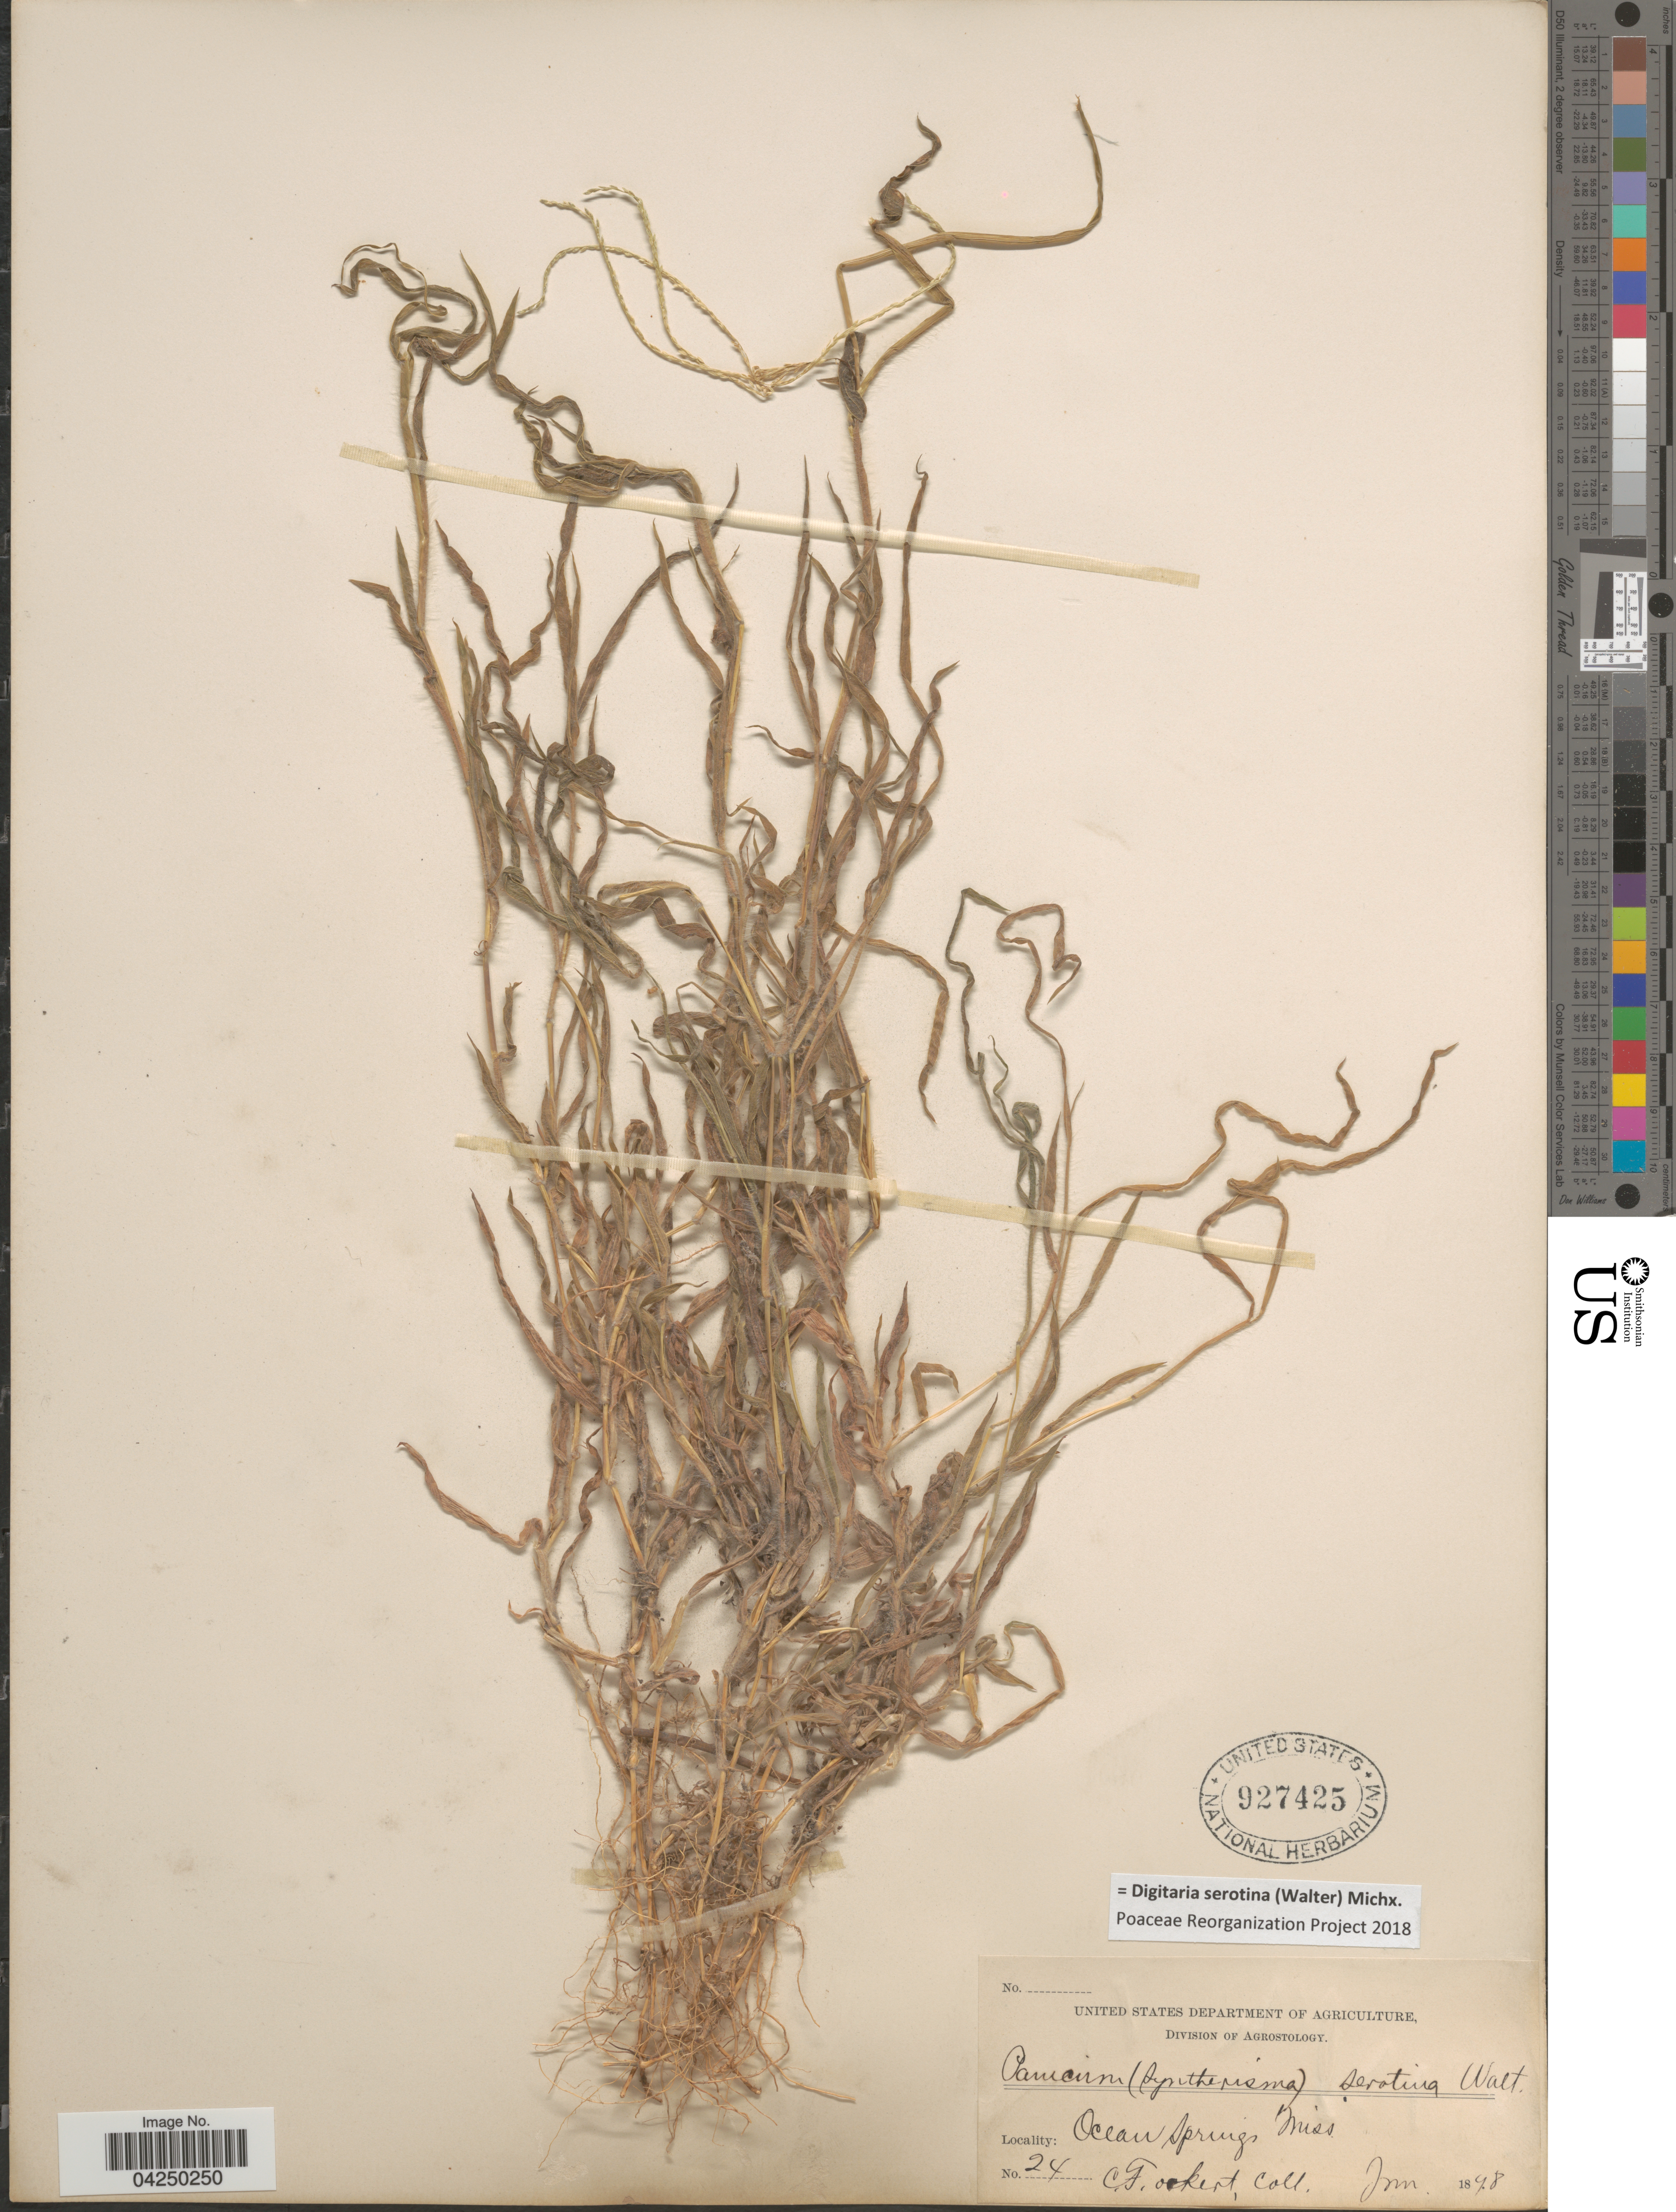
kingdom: Plantae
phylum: Tracheophyta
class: Liliopsida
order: Poales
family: Poaceae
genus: Digitaria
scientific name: Digitaria serotina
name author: (Walter) Michx.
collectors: C. Forkert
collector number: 24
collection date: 1898-01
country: United States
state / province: Mississippi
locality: Ocean Springs.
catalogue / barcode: US 927425